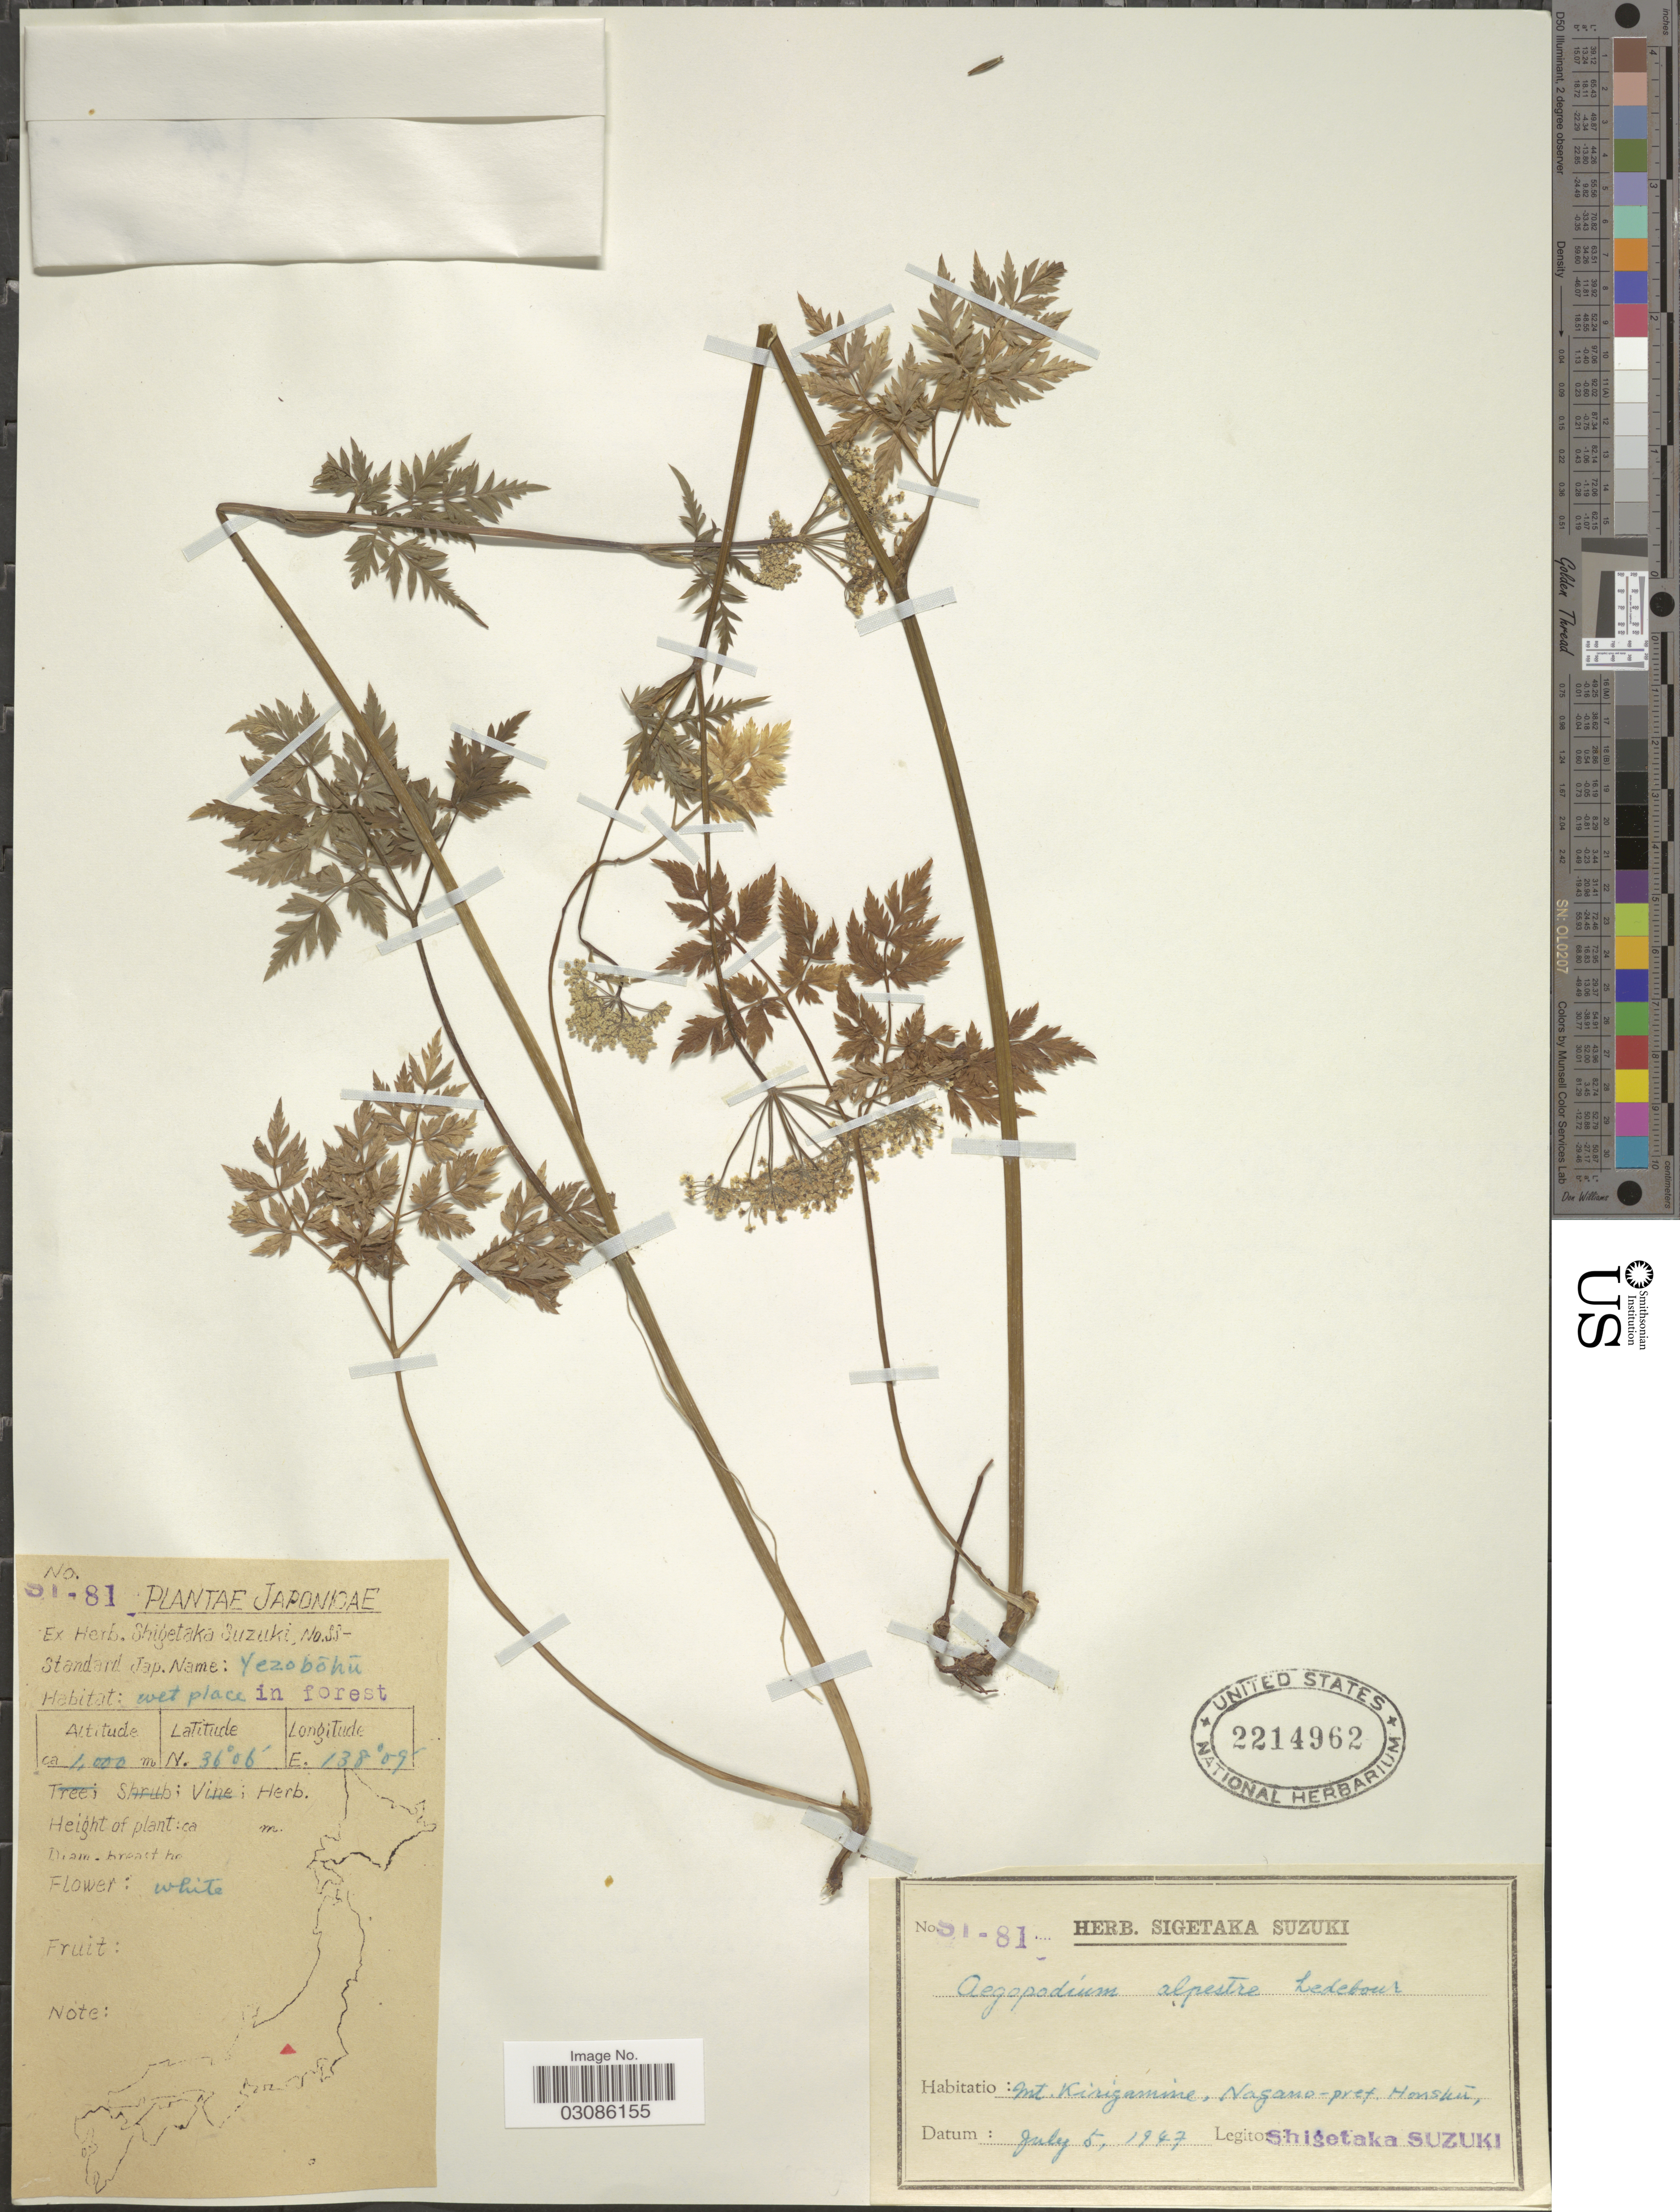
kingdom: Plantae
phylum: Tracheophyta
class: Magnoliopsida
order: Apiales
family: Apiaceae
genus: Aegopodium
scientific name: Aegopodium alpestre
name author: Ledeb.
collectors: S. Suzuki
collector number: SI-81*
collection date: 1947-07-05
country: Japan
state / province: Nagano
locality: Mt. Kirigarmine, Nagano-pref. Honshu.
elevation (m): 1000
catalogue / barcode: US 2214962